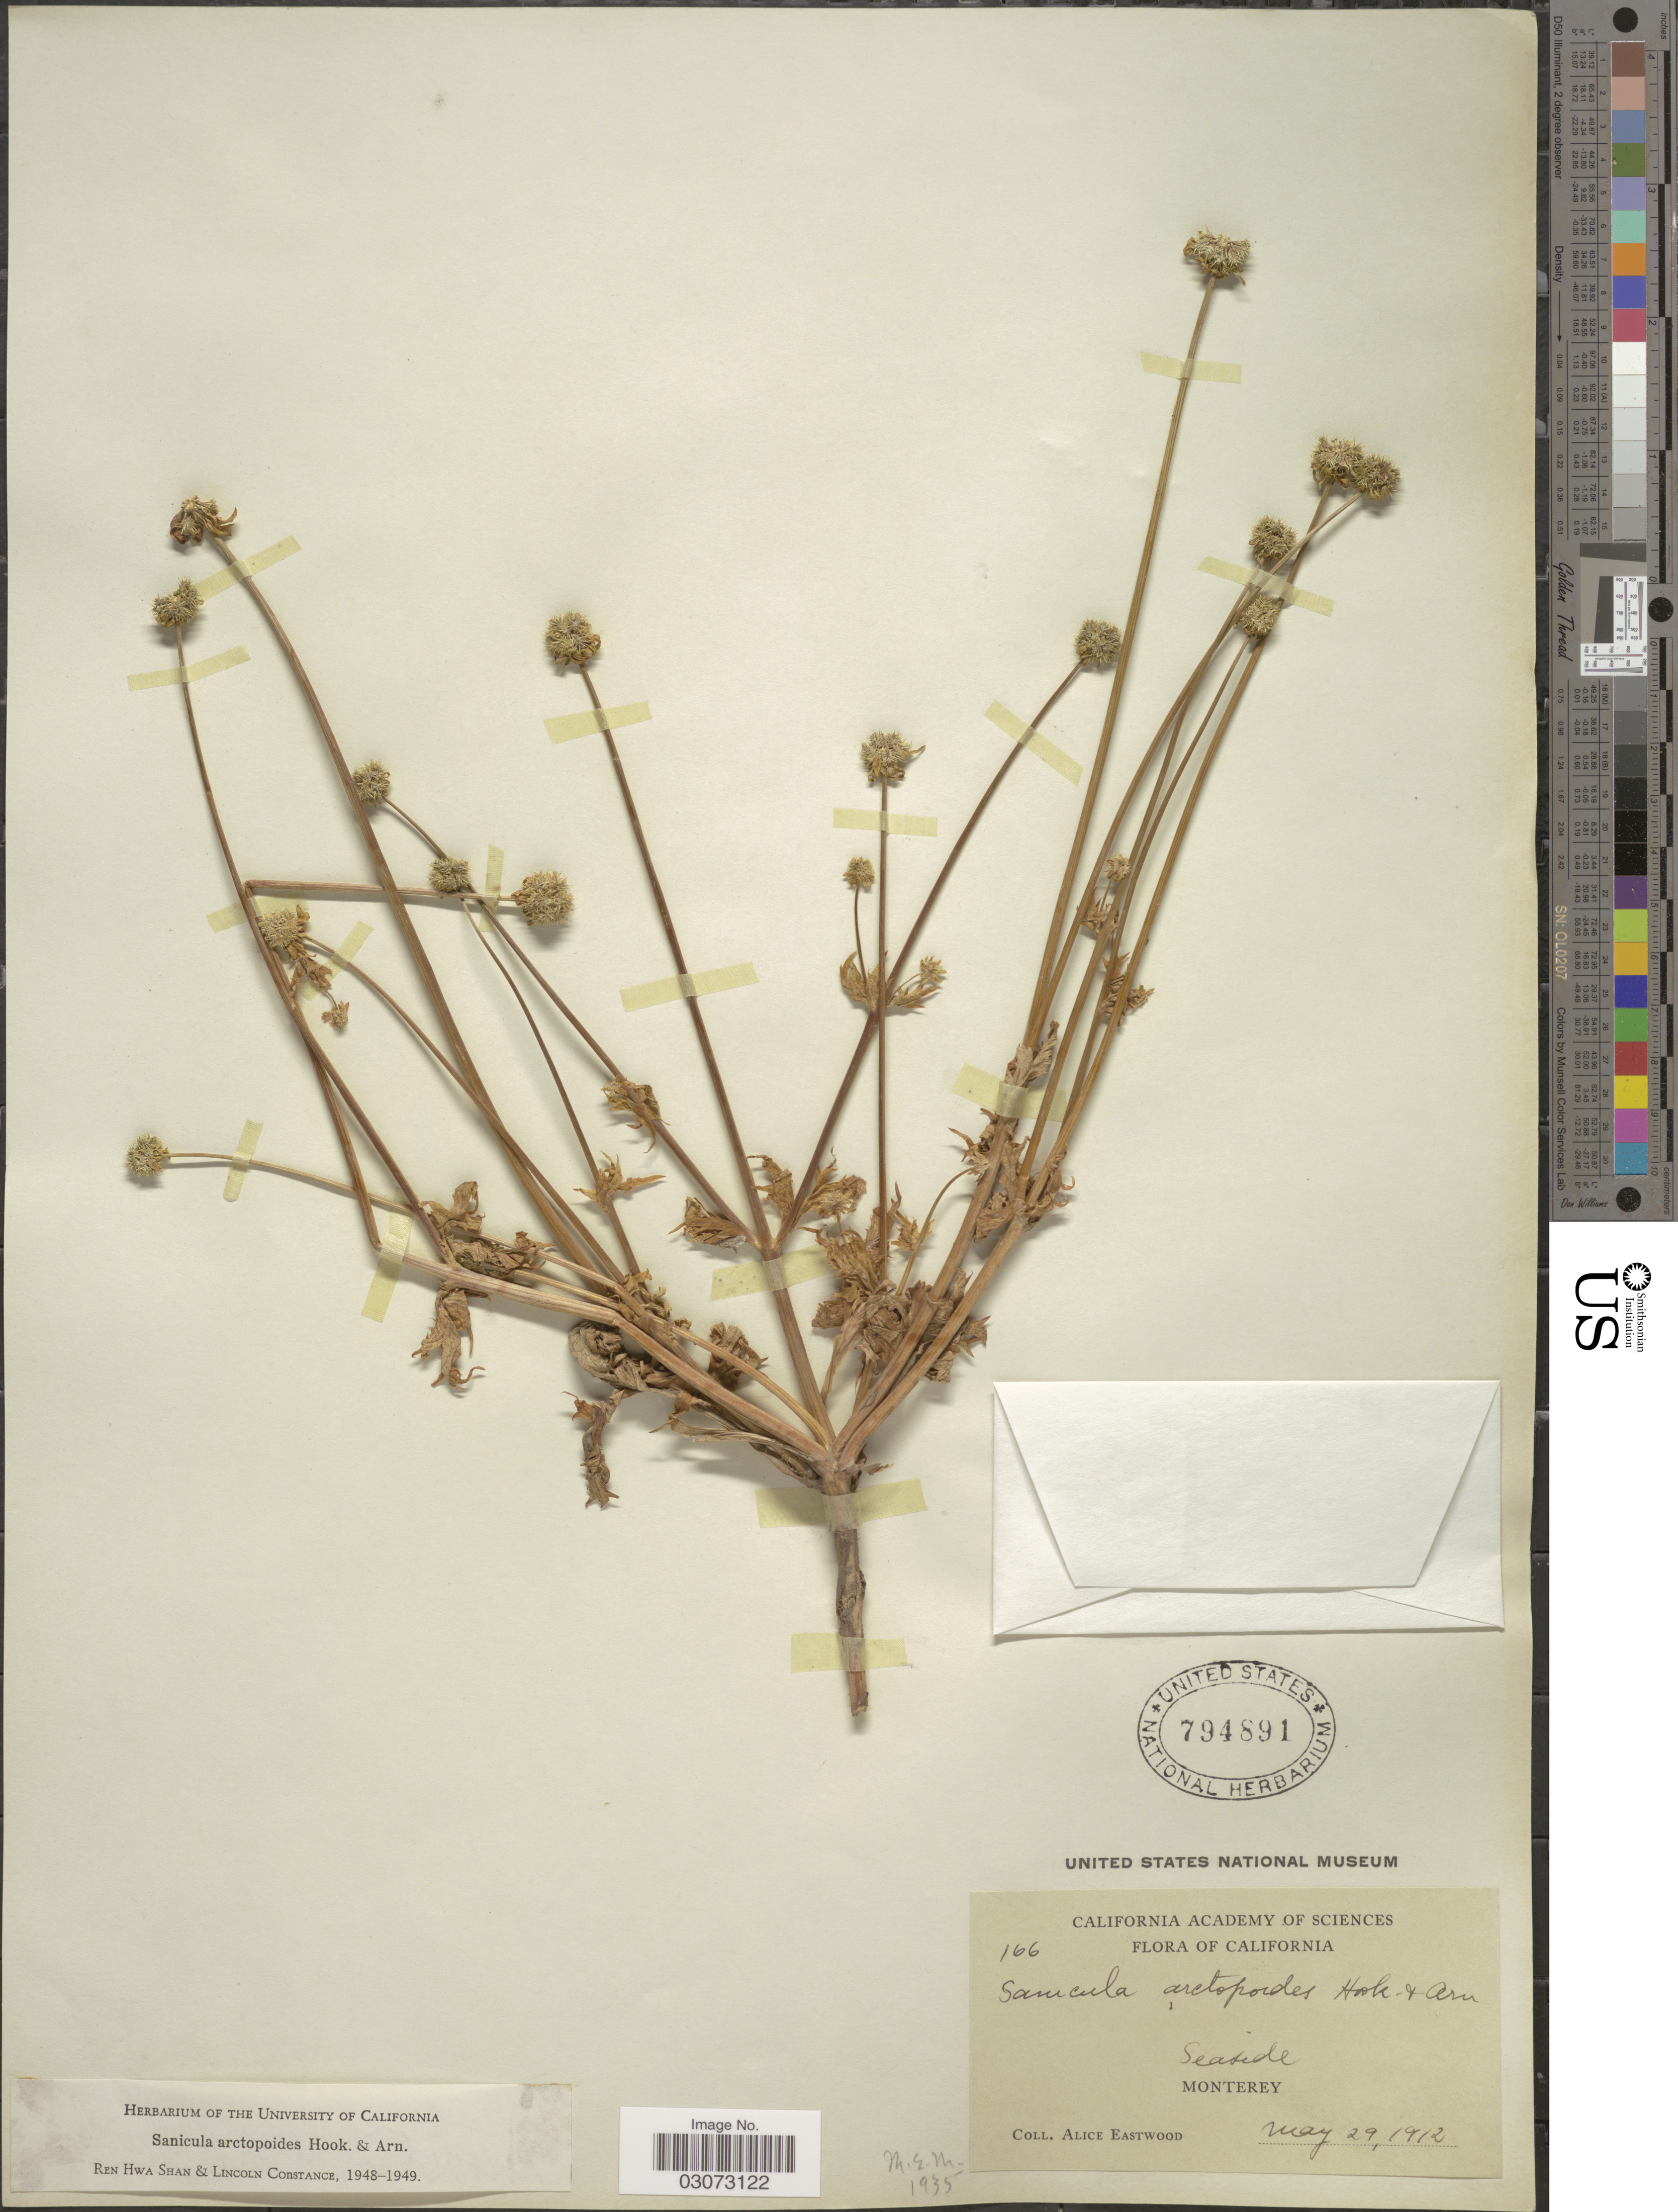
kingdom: Plantae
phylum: Tracheophyta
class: Magnoliopsida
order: Apiales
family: Apiaceae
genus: Sanicula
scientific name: Sanicula arctopoides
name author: Hook. & Arn.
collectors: A. Eastwood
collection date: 1912-05-29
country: United States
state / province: California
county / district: Monterey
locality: Seaside. Monterey.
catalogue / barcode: US 794891